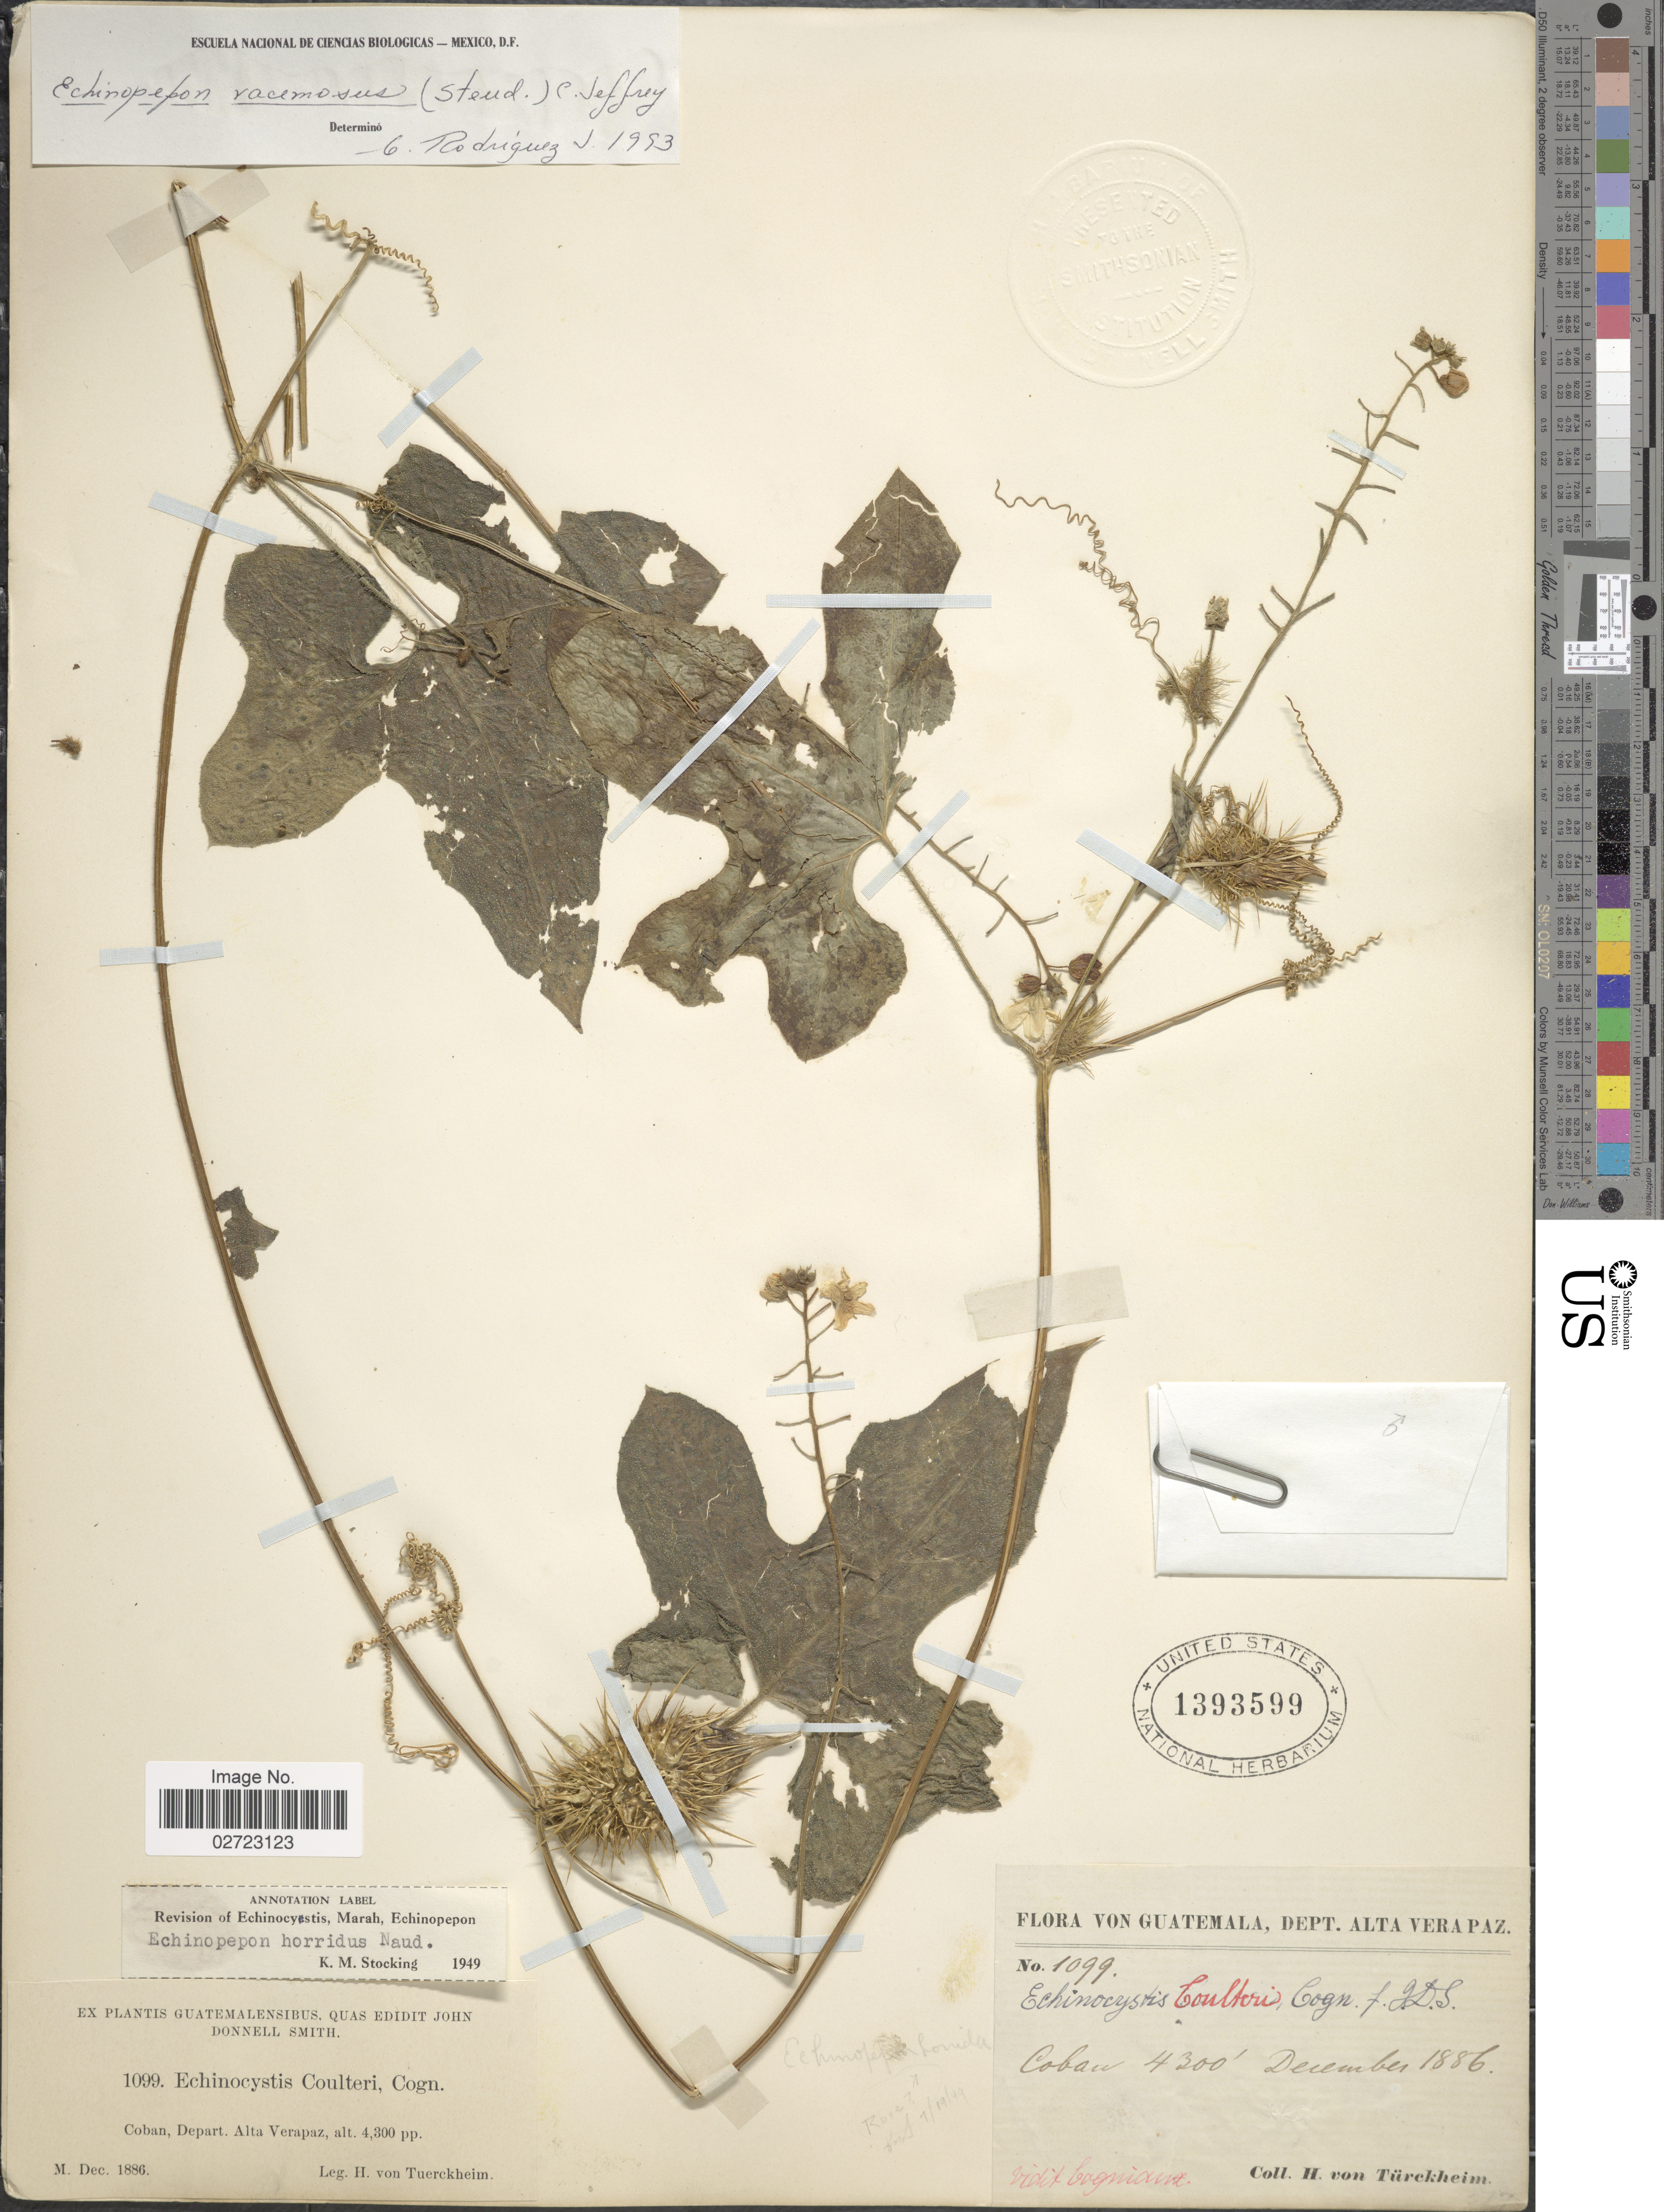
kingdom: Plantae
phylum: Tracheophyta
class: Magnoliopsida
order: Cucurbitales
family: Cucurbitaceae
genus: Echinopepon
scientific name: Echinopepon racemosus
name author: (Steud.) C. Jeffrey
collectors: H. von Türckheim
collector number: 1099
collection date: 1886-12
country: Guatemala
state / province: Alta Verapaz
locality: Coban.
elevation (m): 1311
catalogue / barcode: US 1393599